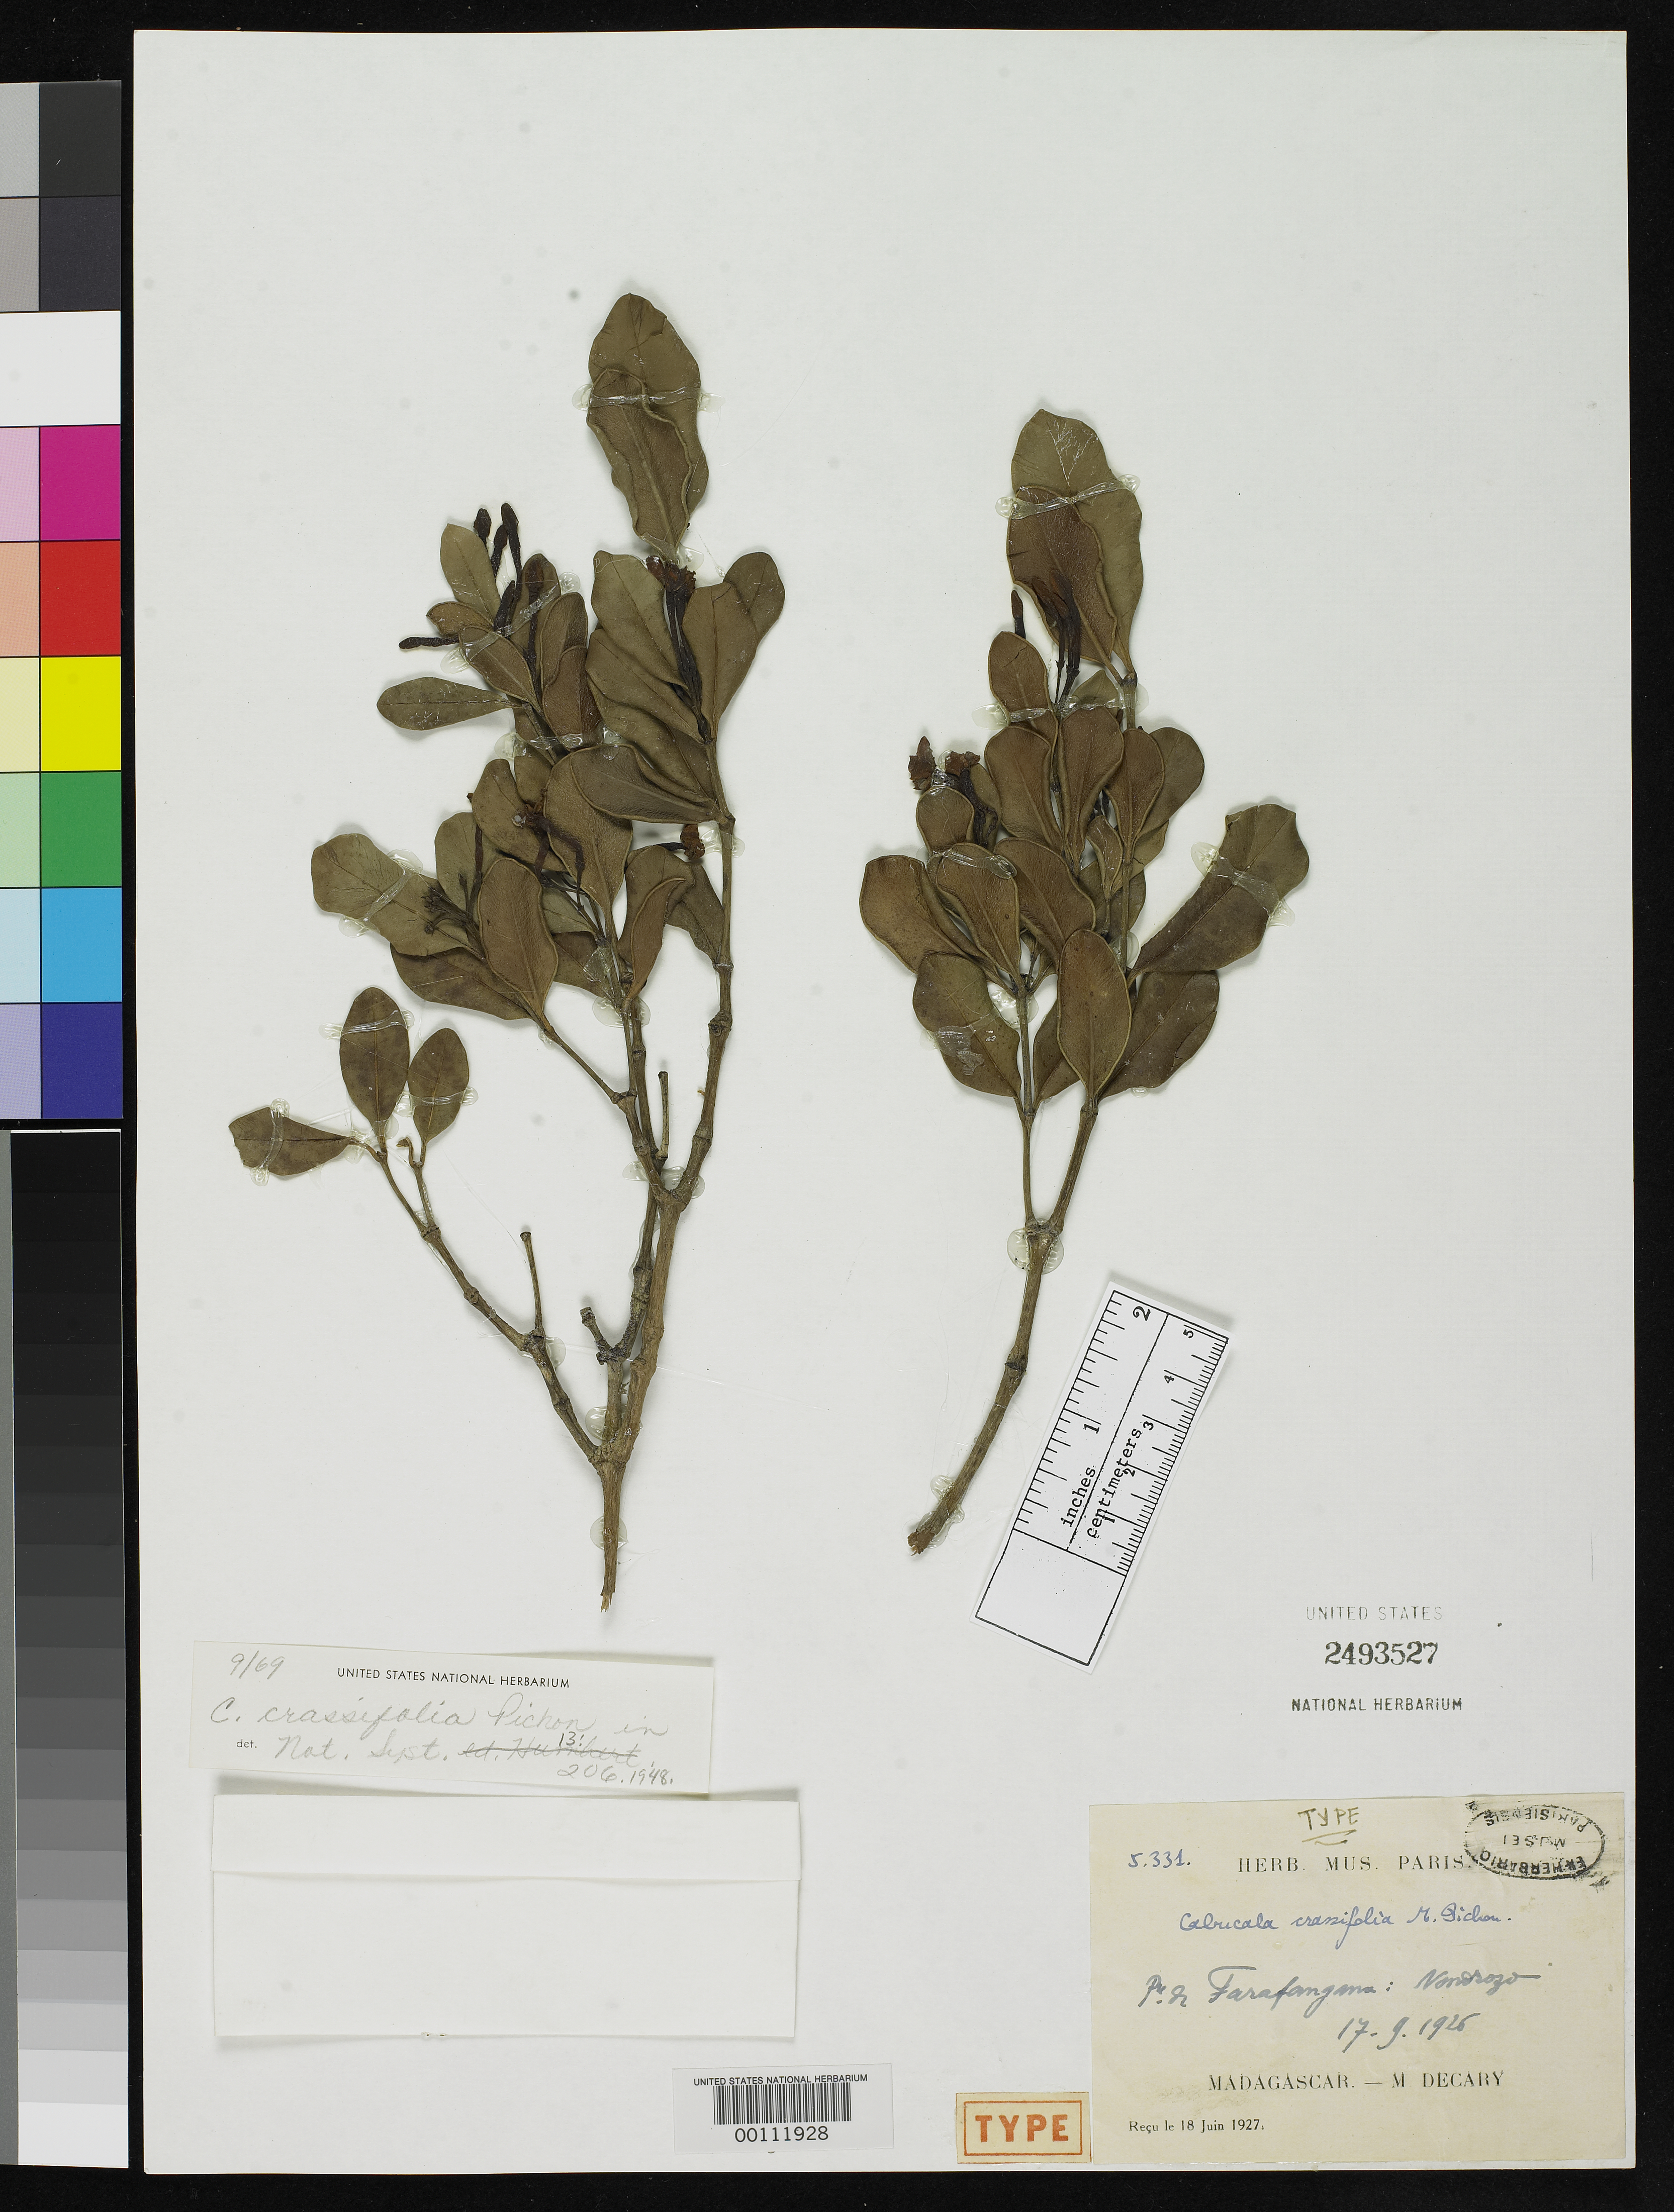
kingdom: Plantae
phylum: Tracheophyta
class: Magnoliopsida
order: Gentianales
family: Apocynaceae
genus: Cabucala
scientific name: Cabucala crassifolia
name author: Pichon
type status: Isotype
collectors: R. Decary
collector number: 5331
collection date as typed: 17 Sep 1926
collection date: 1926-09-17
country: Madagascar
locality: De l'Ilkongo a Midongy du Sud.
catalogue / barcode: US 2493527